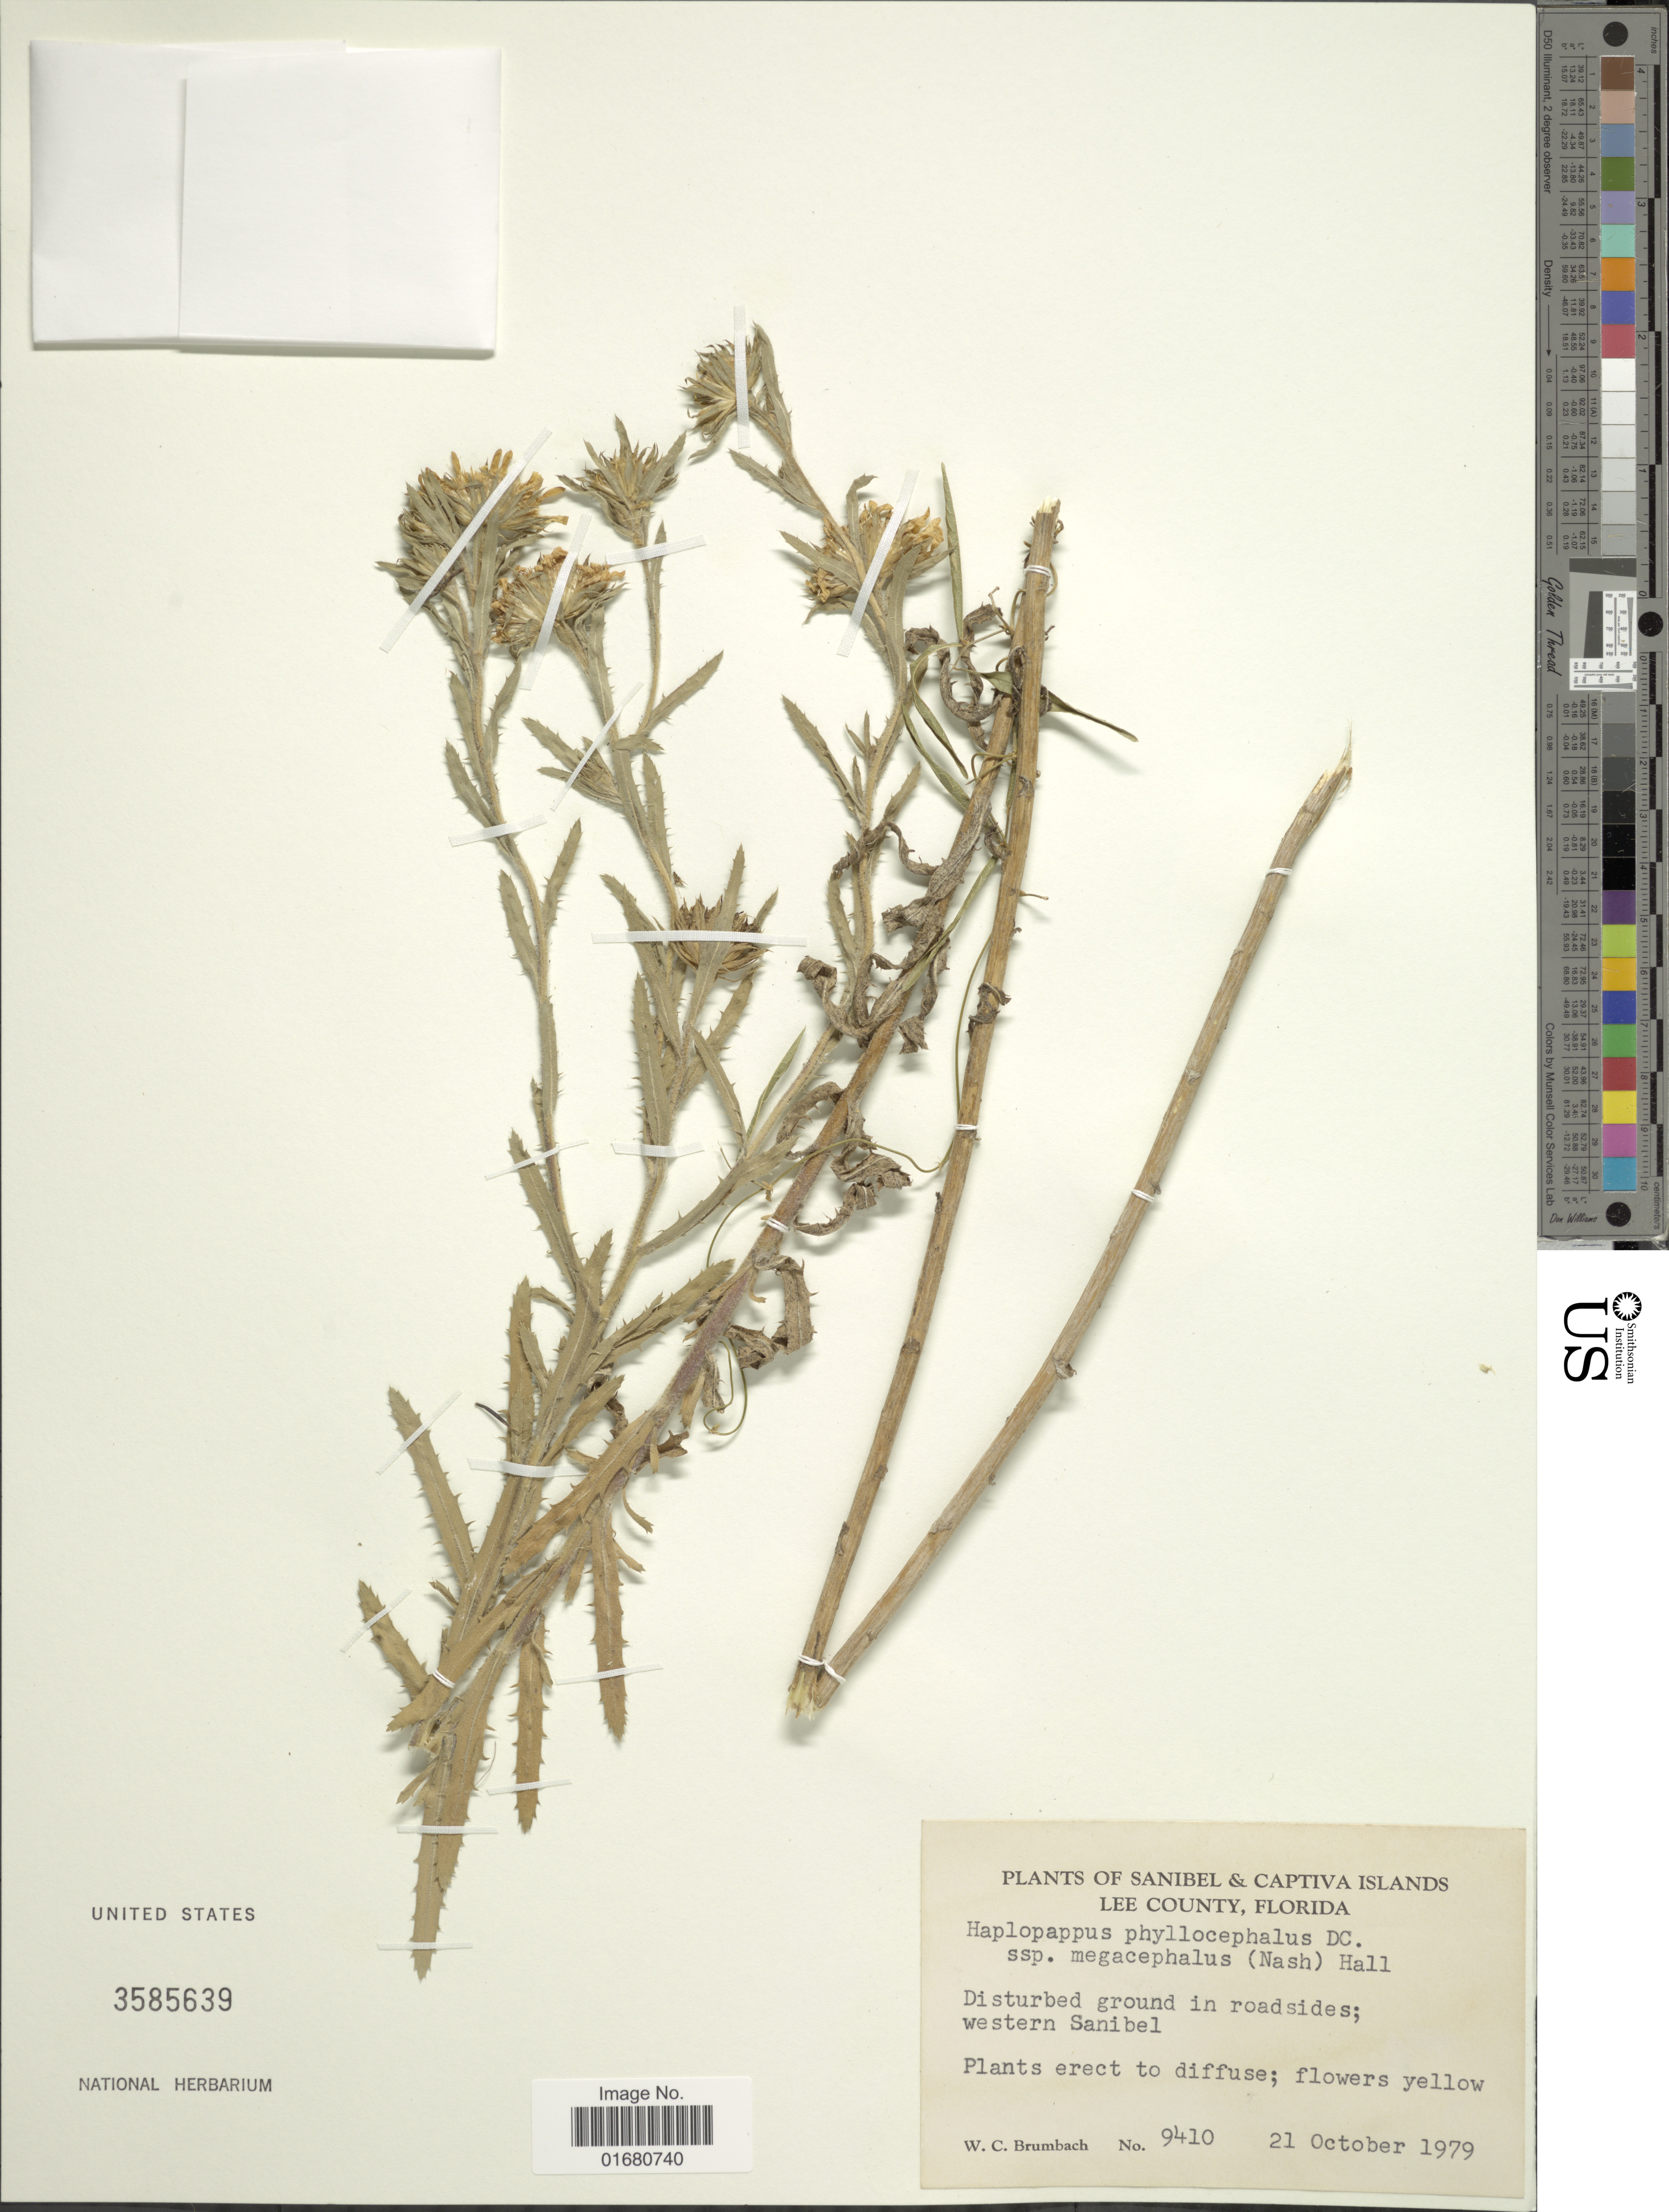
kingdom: Plantae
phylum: Tracheophyta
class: Magnoliopsida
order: Asterales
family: Asteraceae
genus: Rayjacksonia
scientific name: Rayjacksonia phyllocephala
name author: (DC.) R.L. Hartm. & M.A. Lane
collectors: W. C. Brumbach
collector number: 9410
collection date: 1979-10-21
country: United States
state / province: Florida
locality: Sanibel & Captiva Islands, Lee County, Disturbed ground in roadsides, western Sanibel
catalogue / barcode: US 3585639